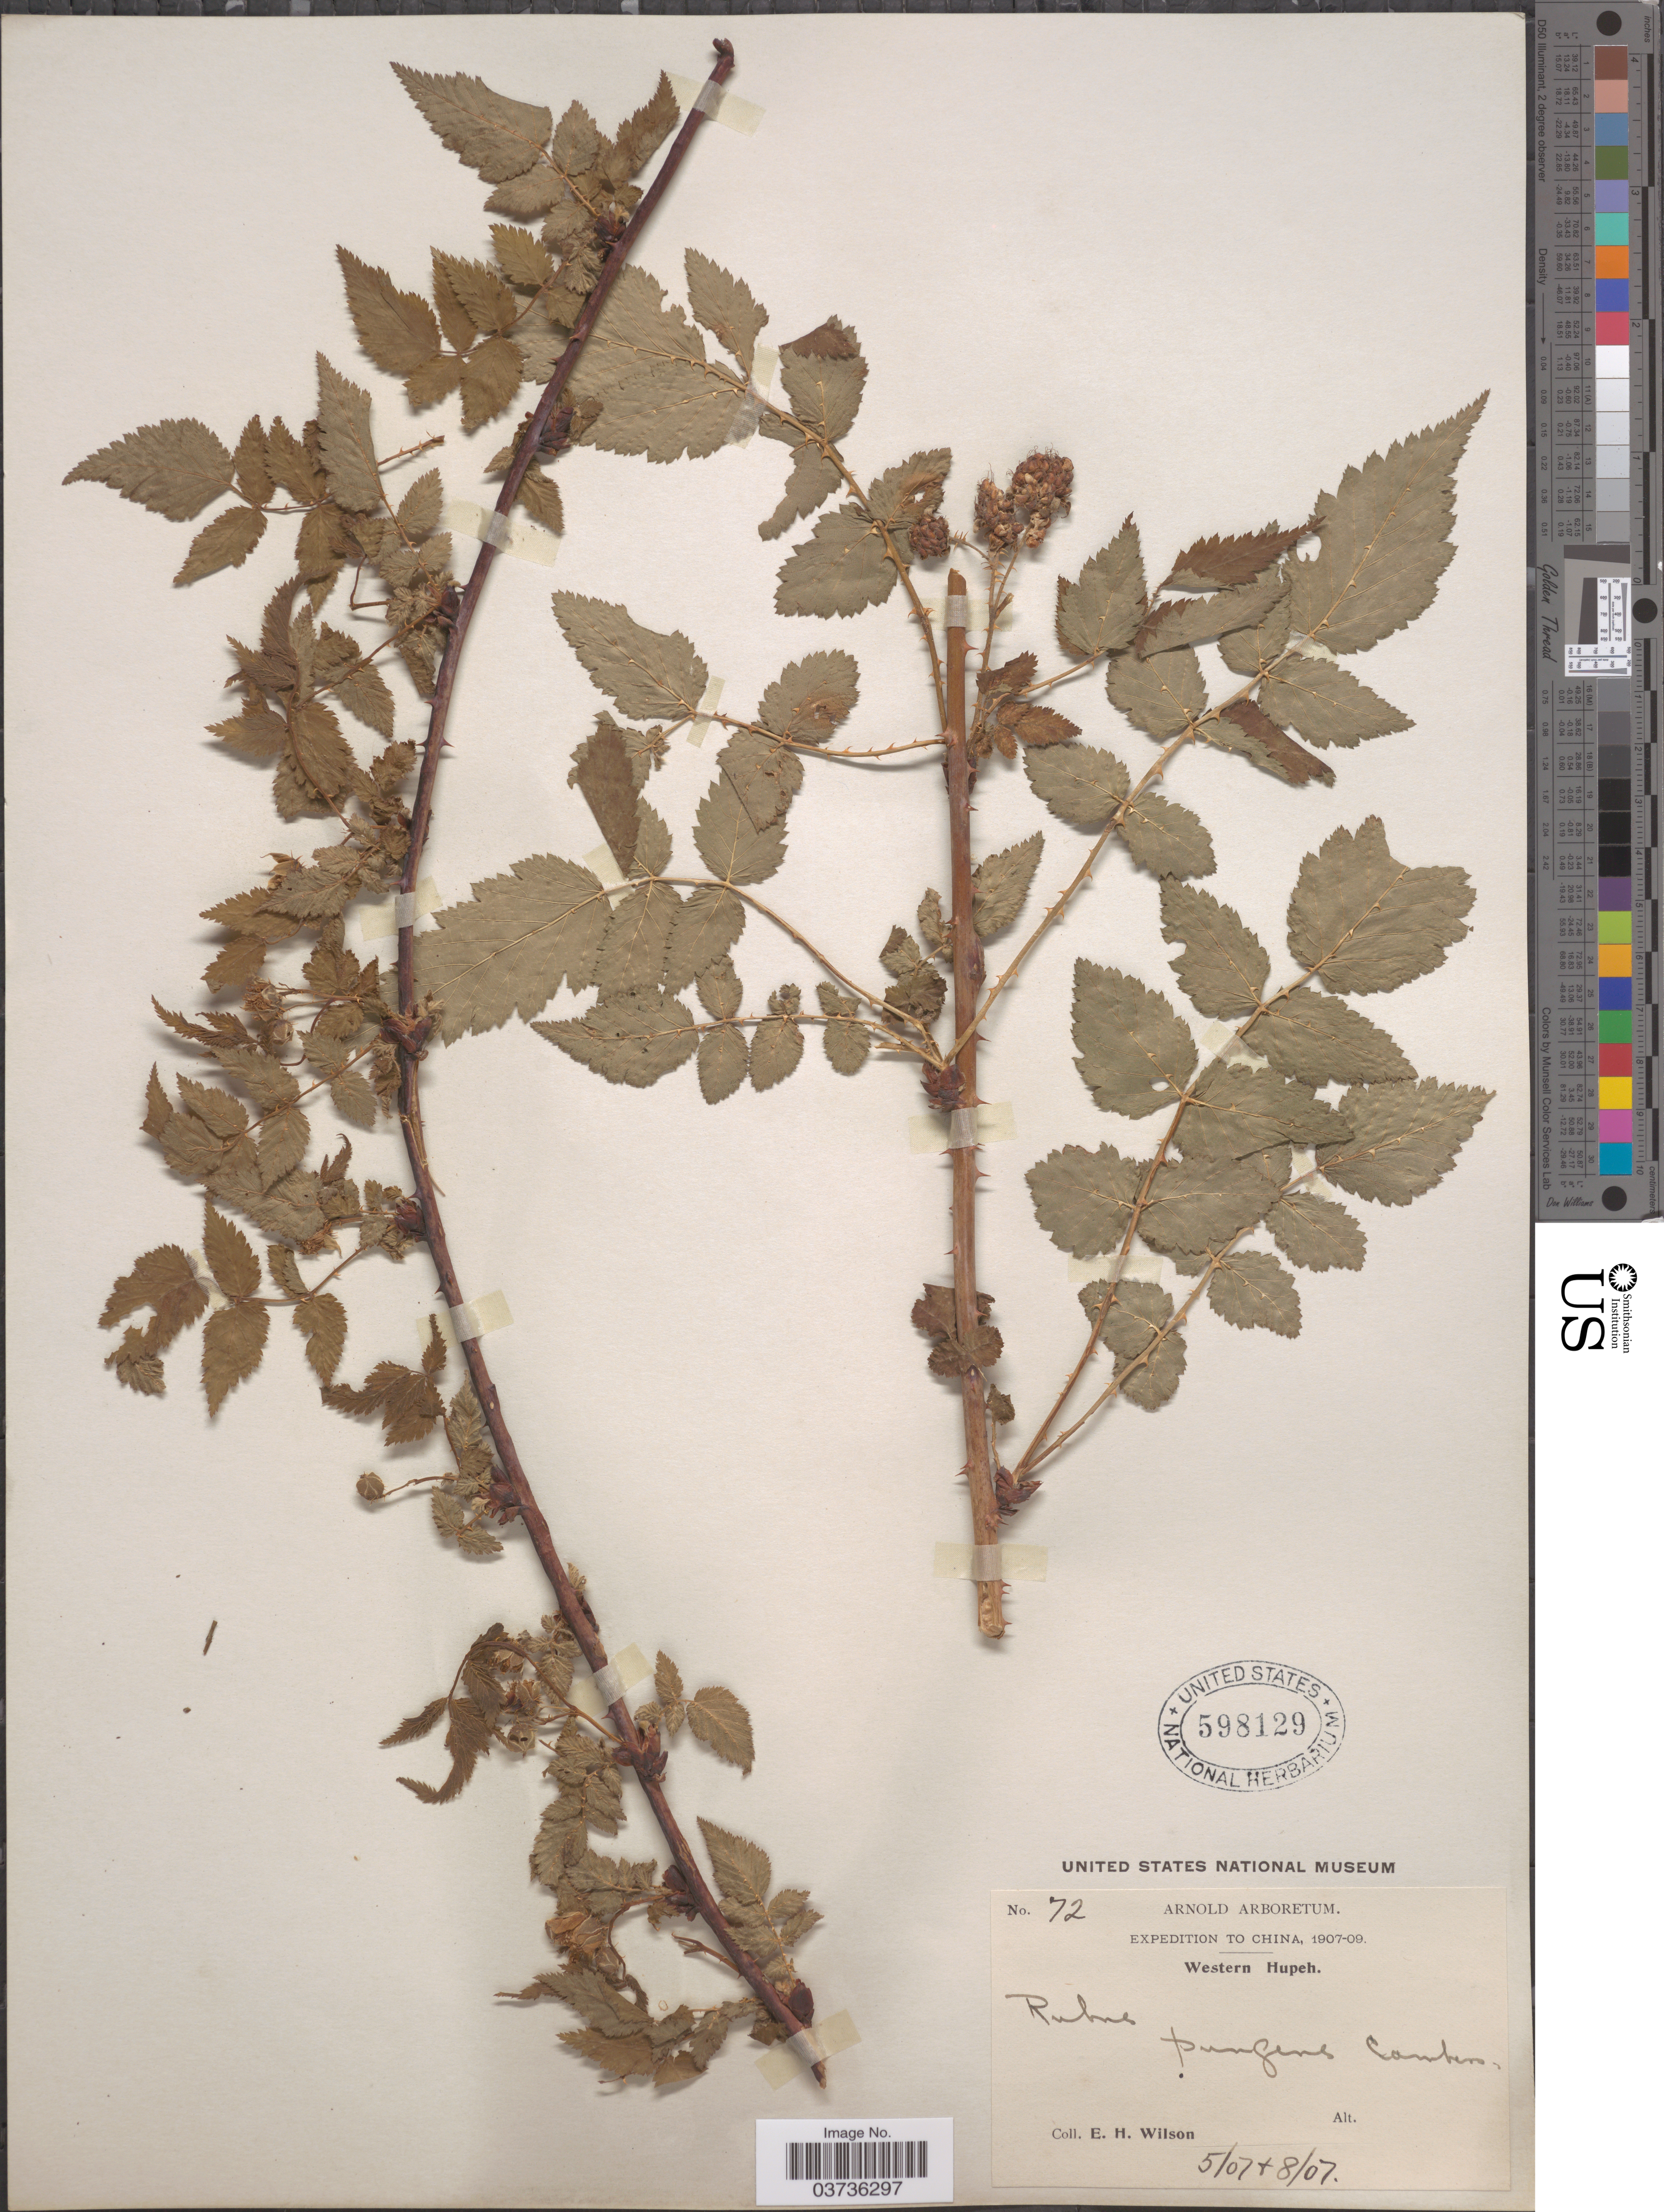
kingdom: Plantae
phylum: Tracheophyta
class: Magnoliopsida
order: Rosales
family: Rosaceae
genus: Rubus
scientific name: Rubus pungens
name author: Cambess.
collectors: E. Wilson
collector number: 72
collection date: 1907-05/1907-08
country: China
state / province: Hubei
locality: Western Hupeh.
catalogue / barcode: US 598129